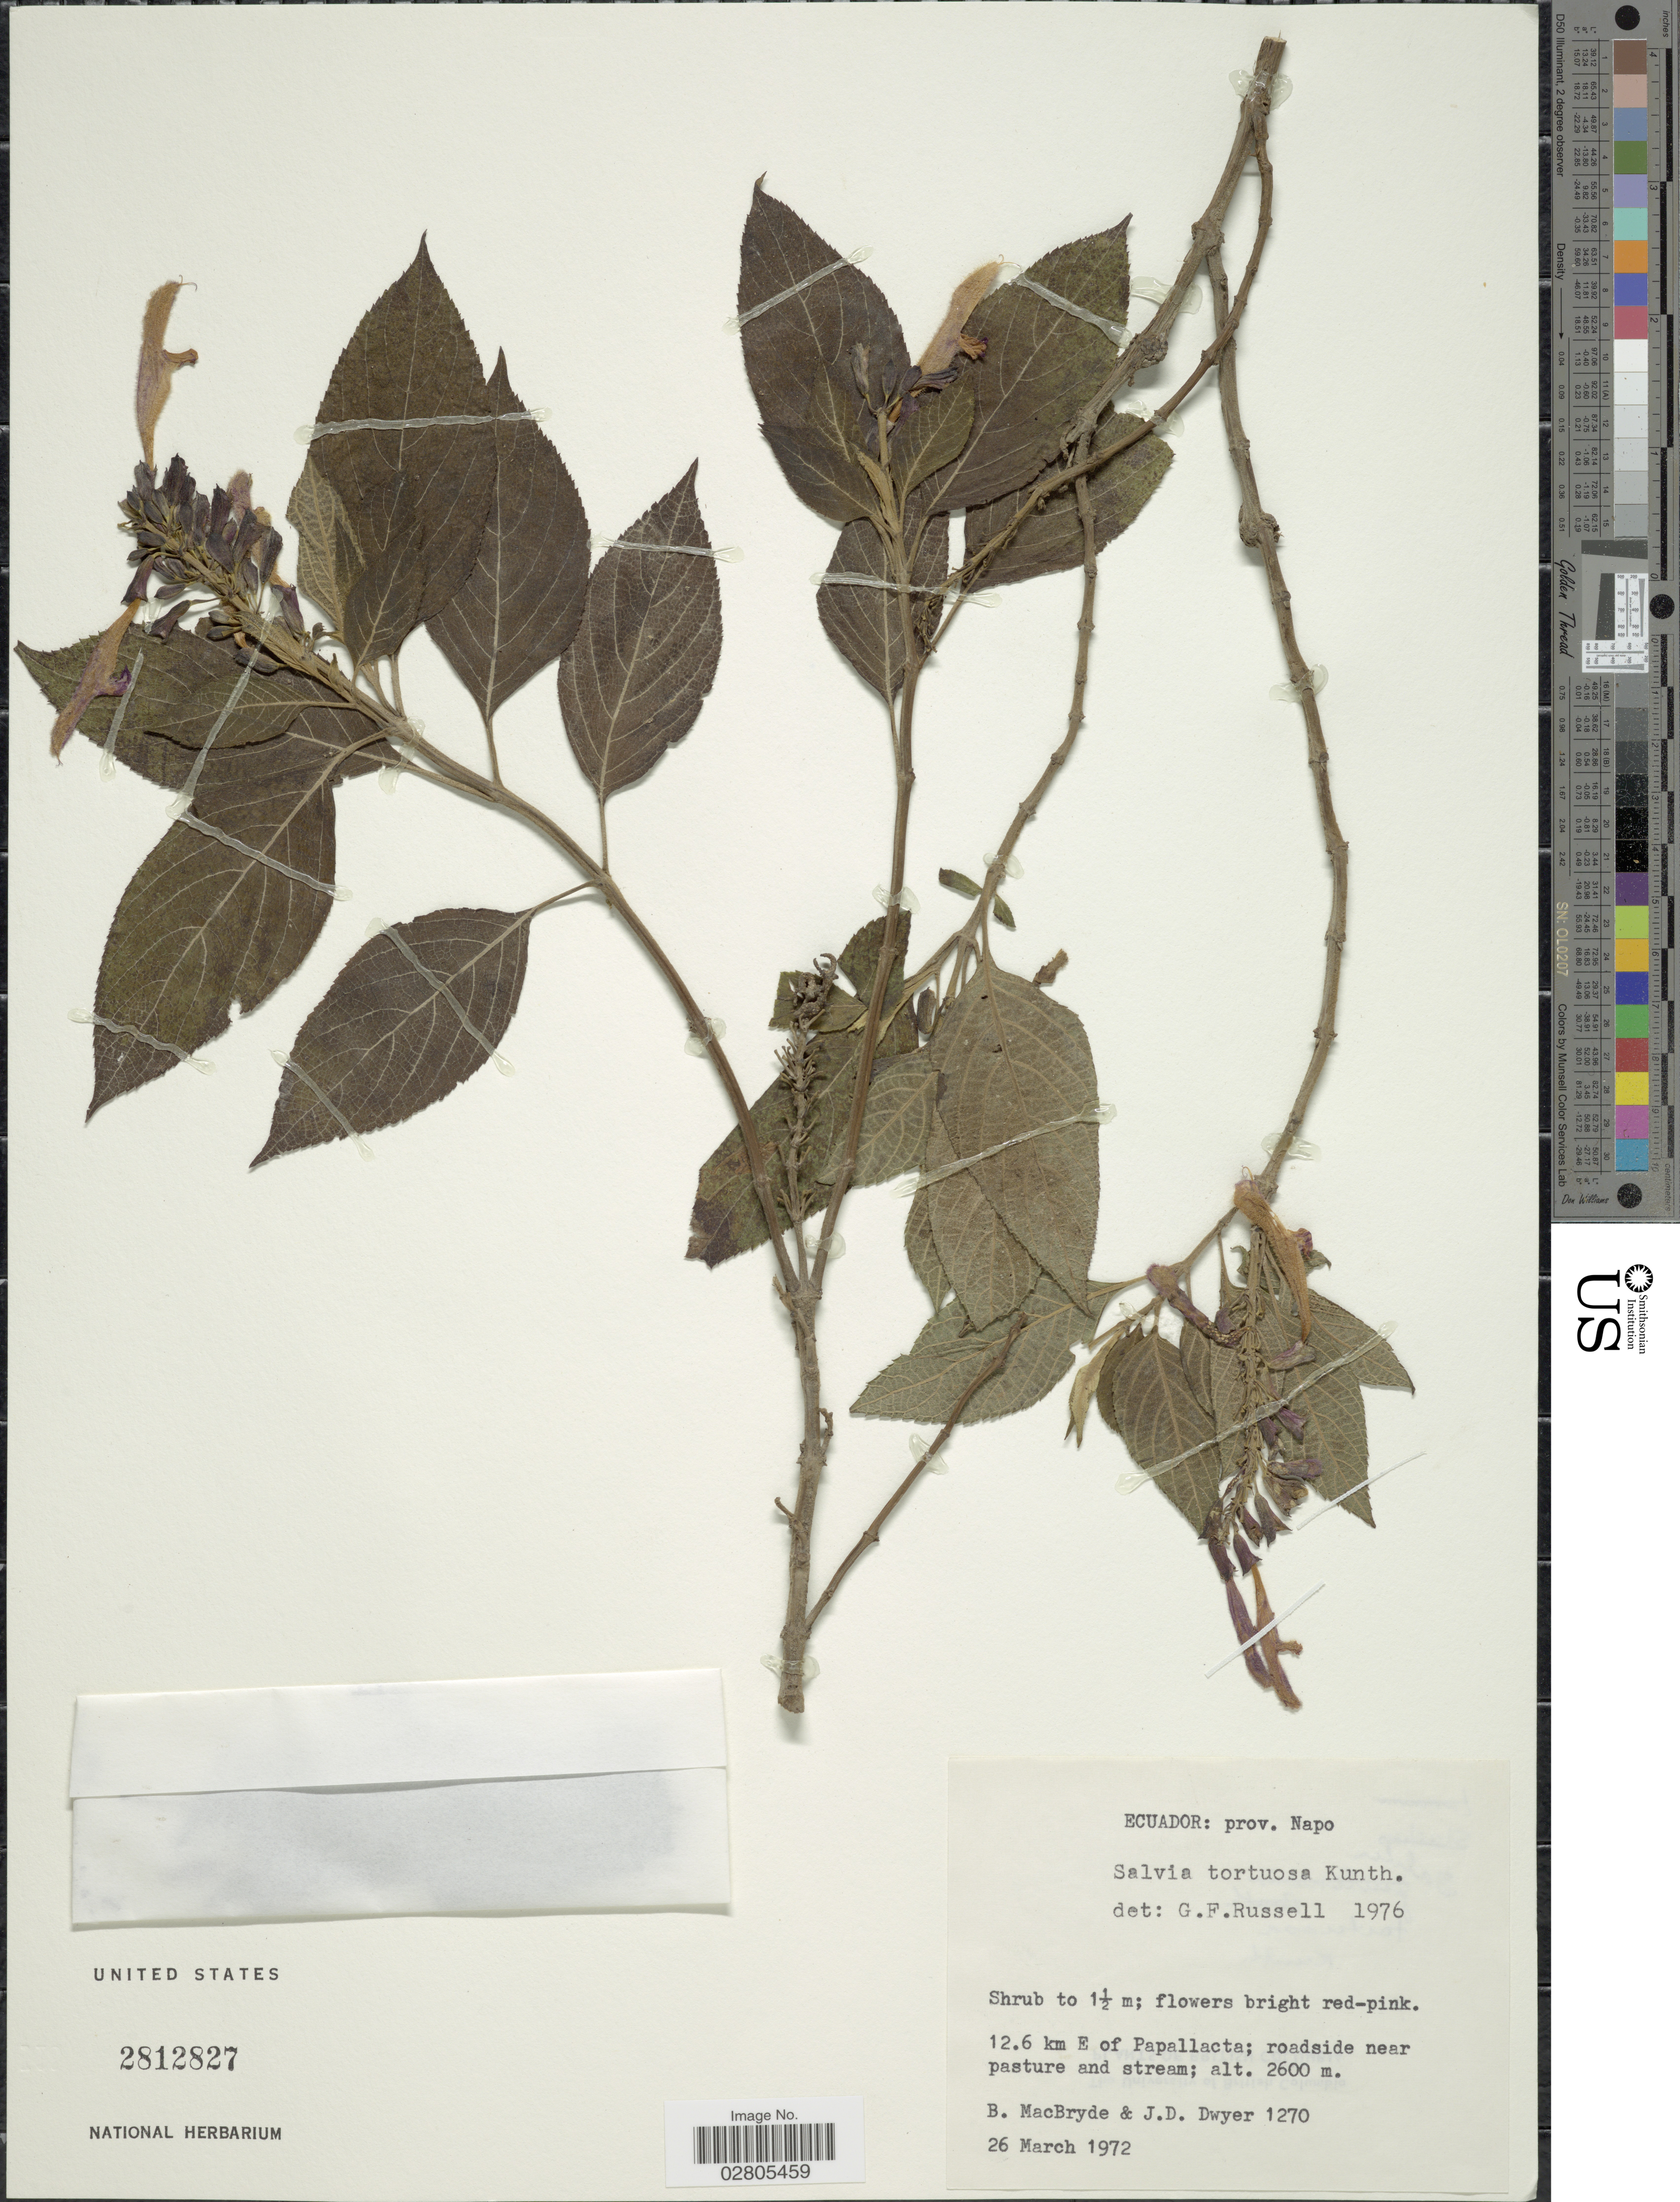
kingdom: Plantae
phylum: Tracheophyta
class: Magnoliopsida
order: Lamiales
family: Lamiaceae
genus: Salvia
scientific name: Salvia tortuosa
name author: Kunth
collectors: B. MacBryde & J. D. Dwyer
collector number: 1270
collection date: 1972-03-26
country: Ecuador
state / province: Napo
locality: Prov. Napo, 12.6 km E of Papallacta.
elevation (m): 2600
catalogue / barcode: US 2812827